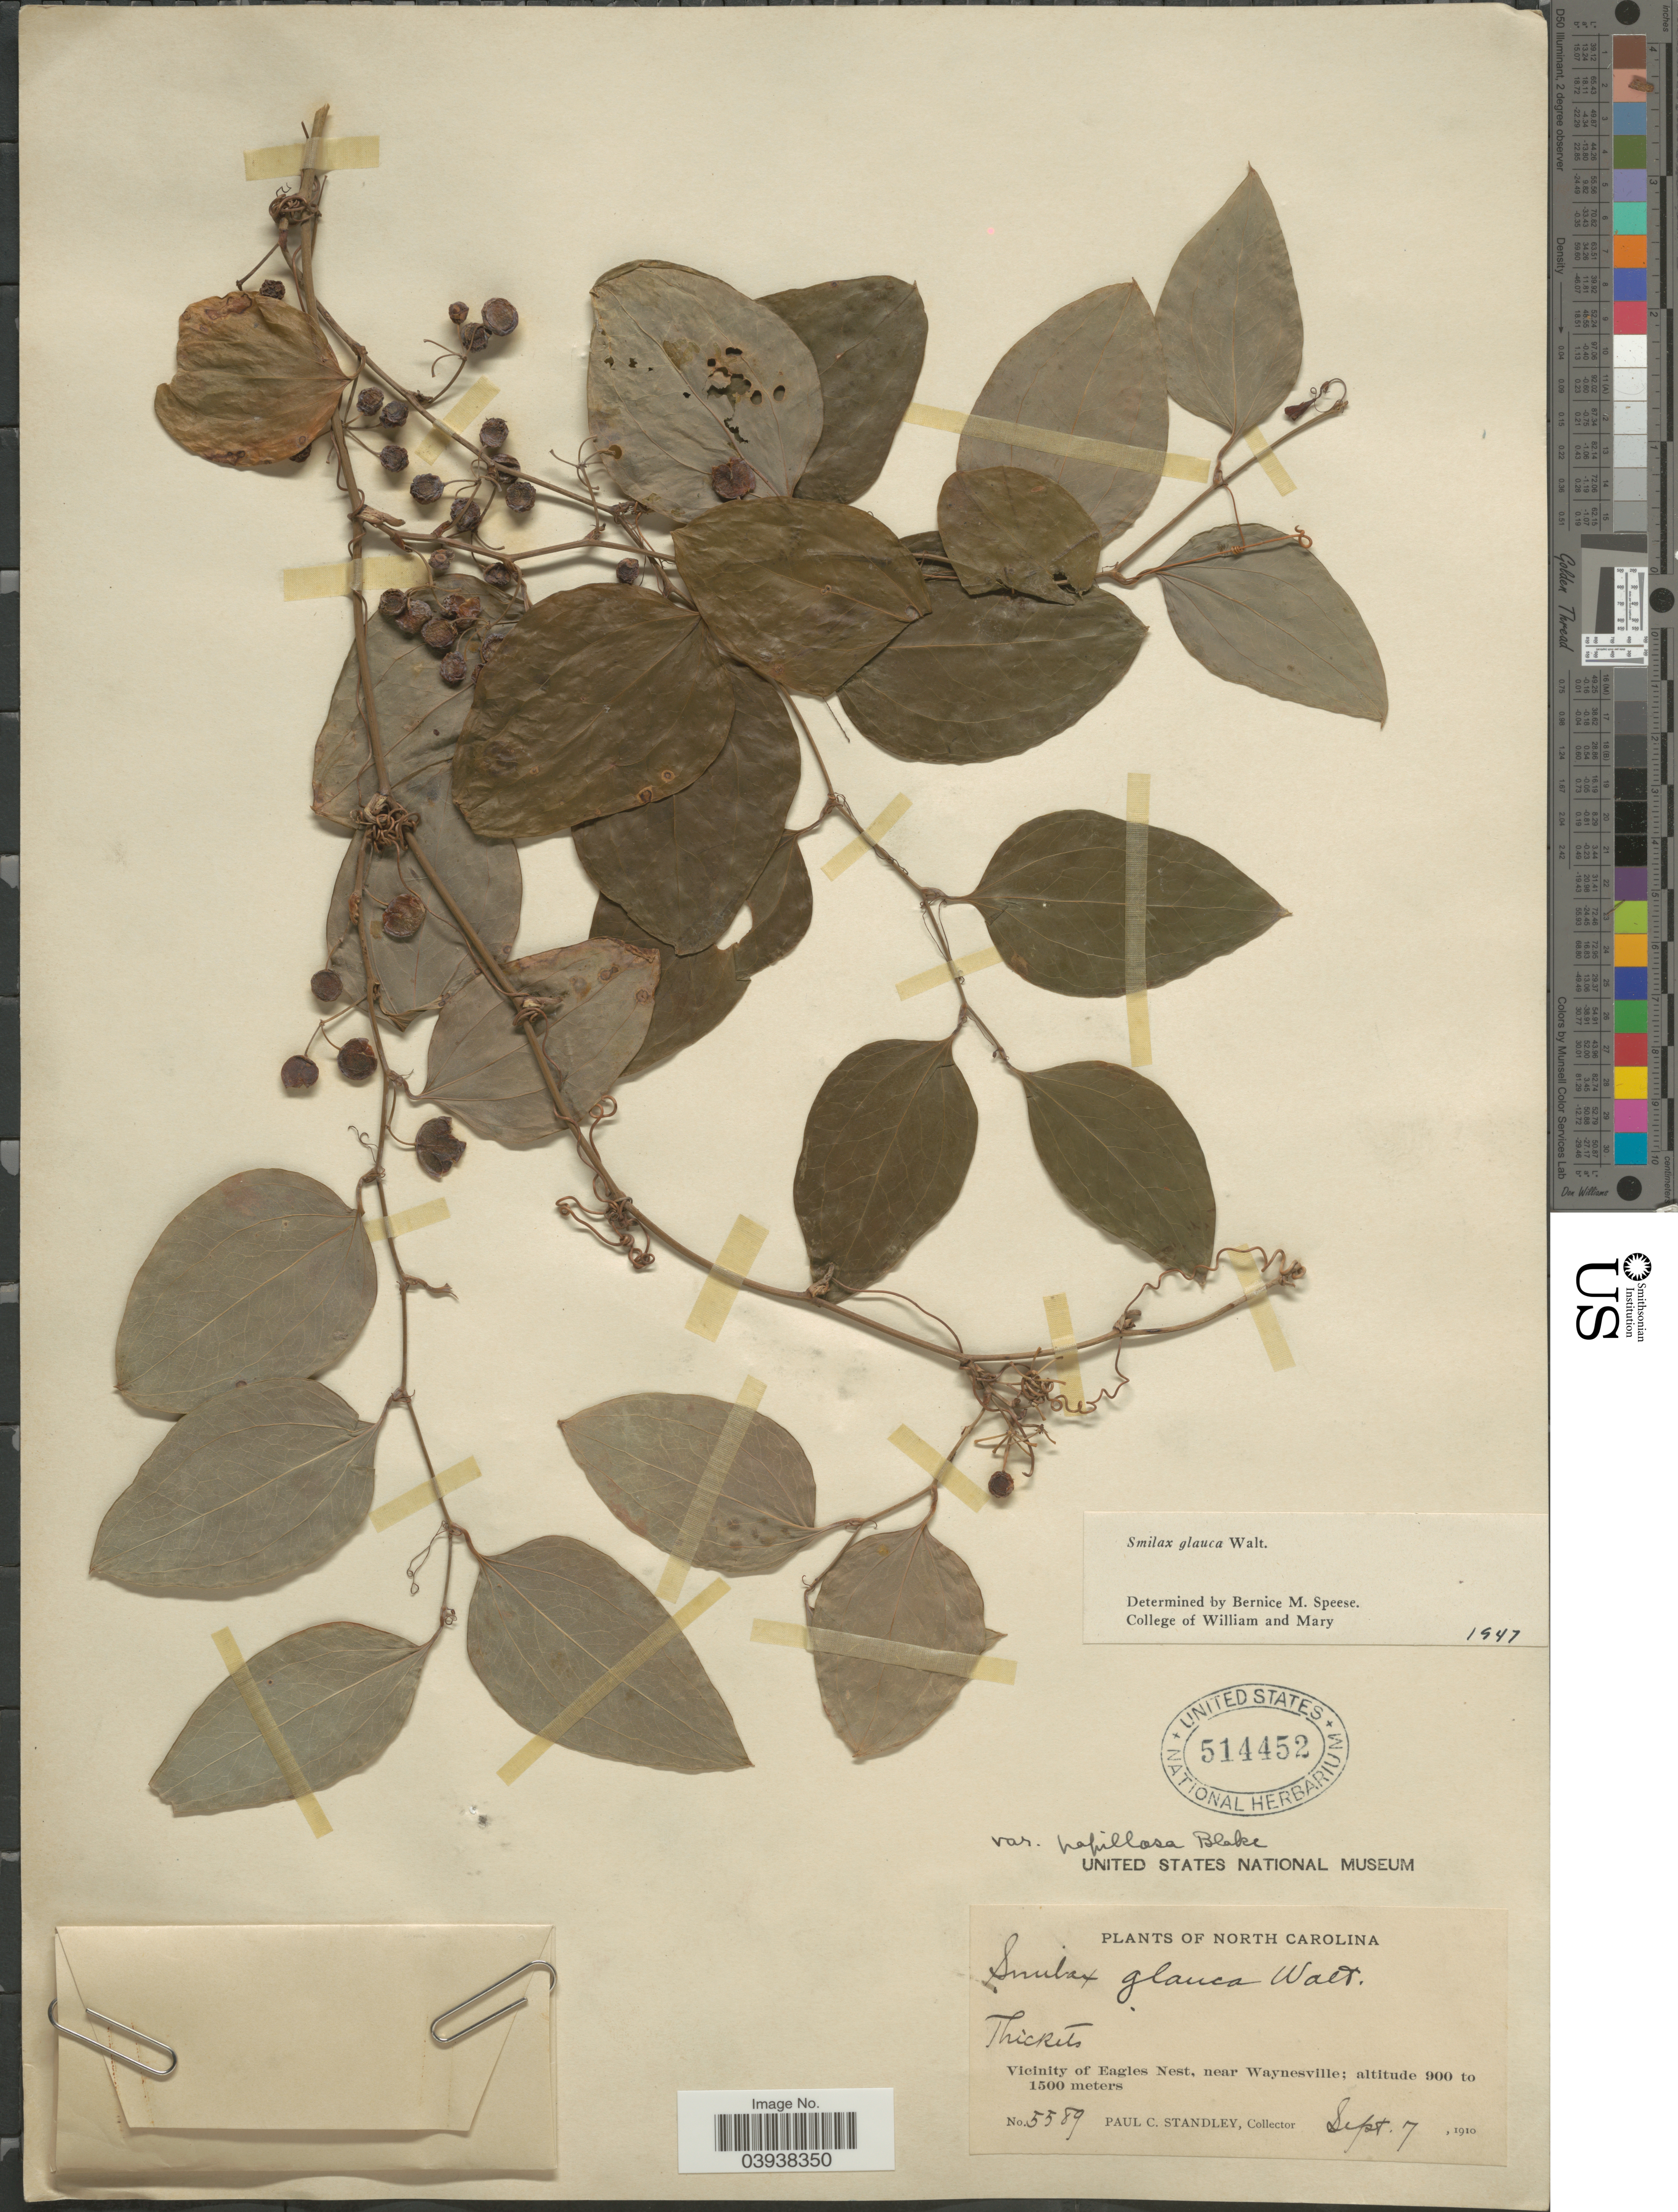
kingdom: Plantae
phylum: Tracheophyta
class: Liliopsida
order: Liliales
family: Smilacaceae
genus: Smilax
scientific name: Smilax glauca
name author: Walter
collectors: P. C. Standley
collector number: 5589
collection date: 1910-09-07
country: United States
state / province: North Carolina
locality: Thickets. Vicinity of Eagles Nest, near Waynesville.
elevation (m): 900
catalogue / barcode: US 514452